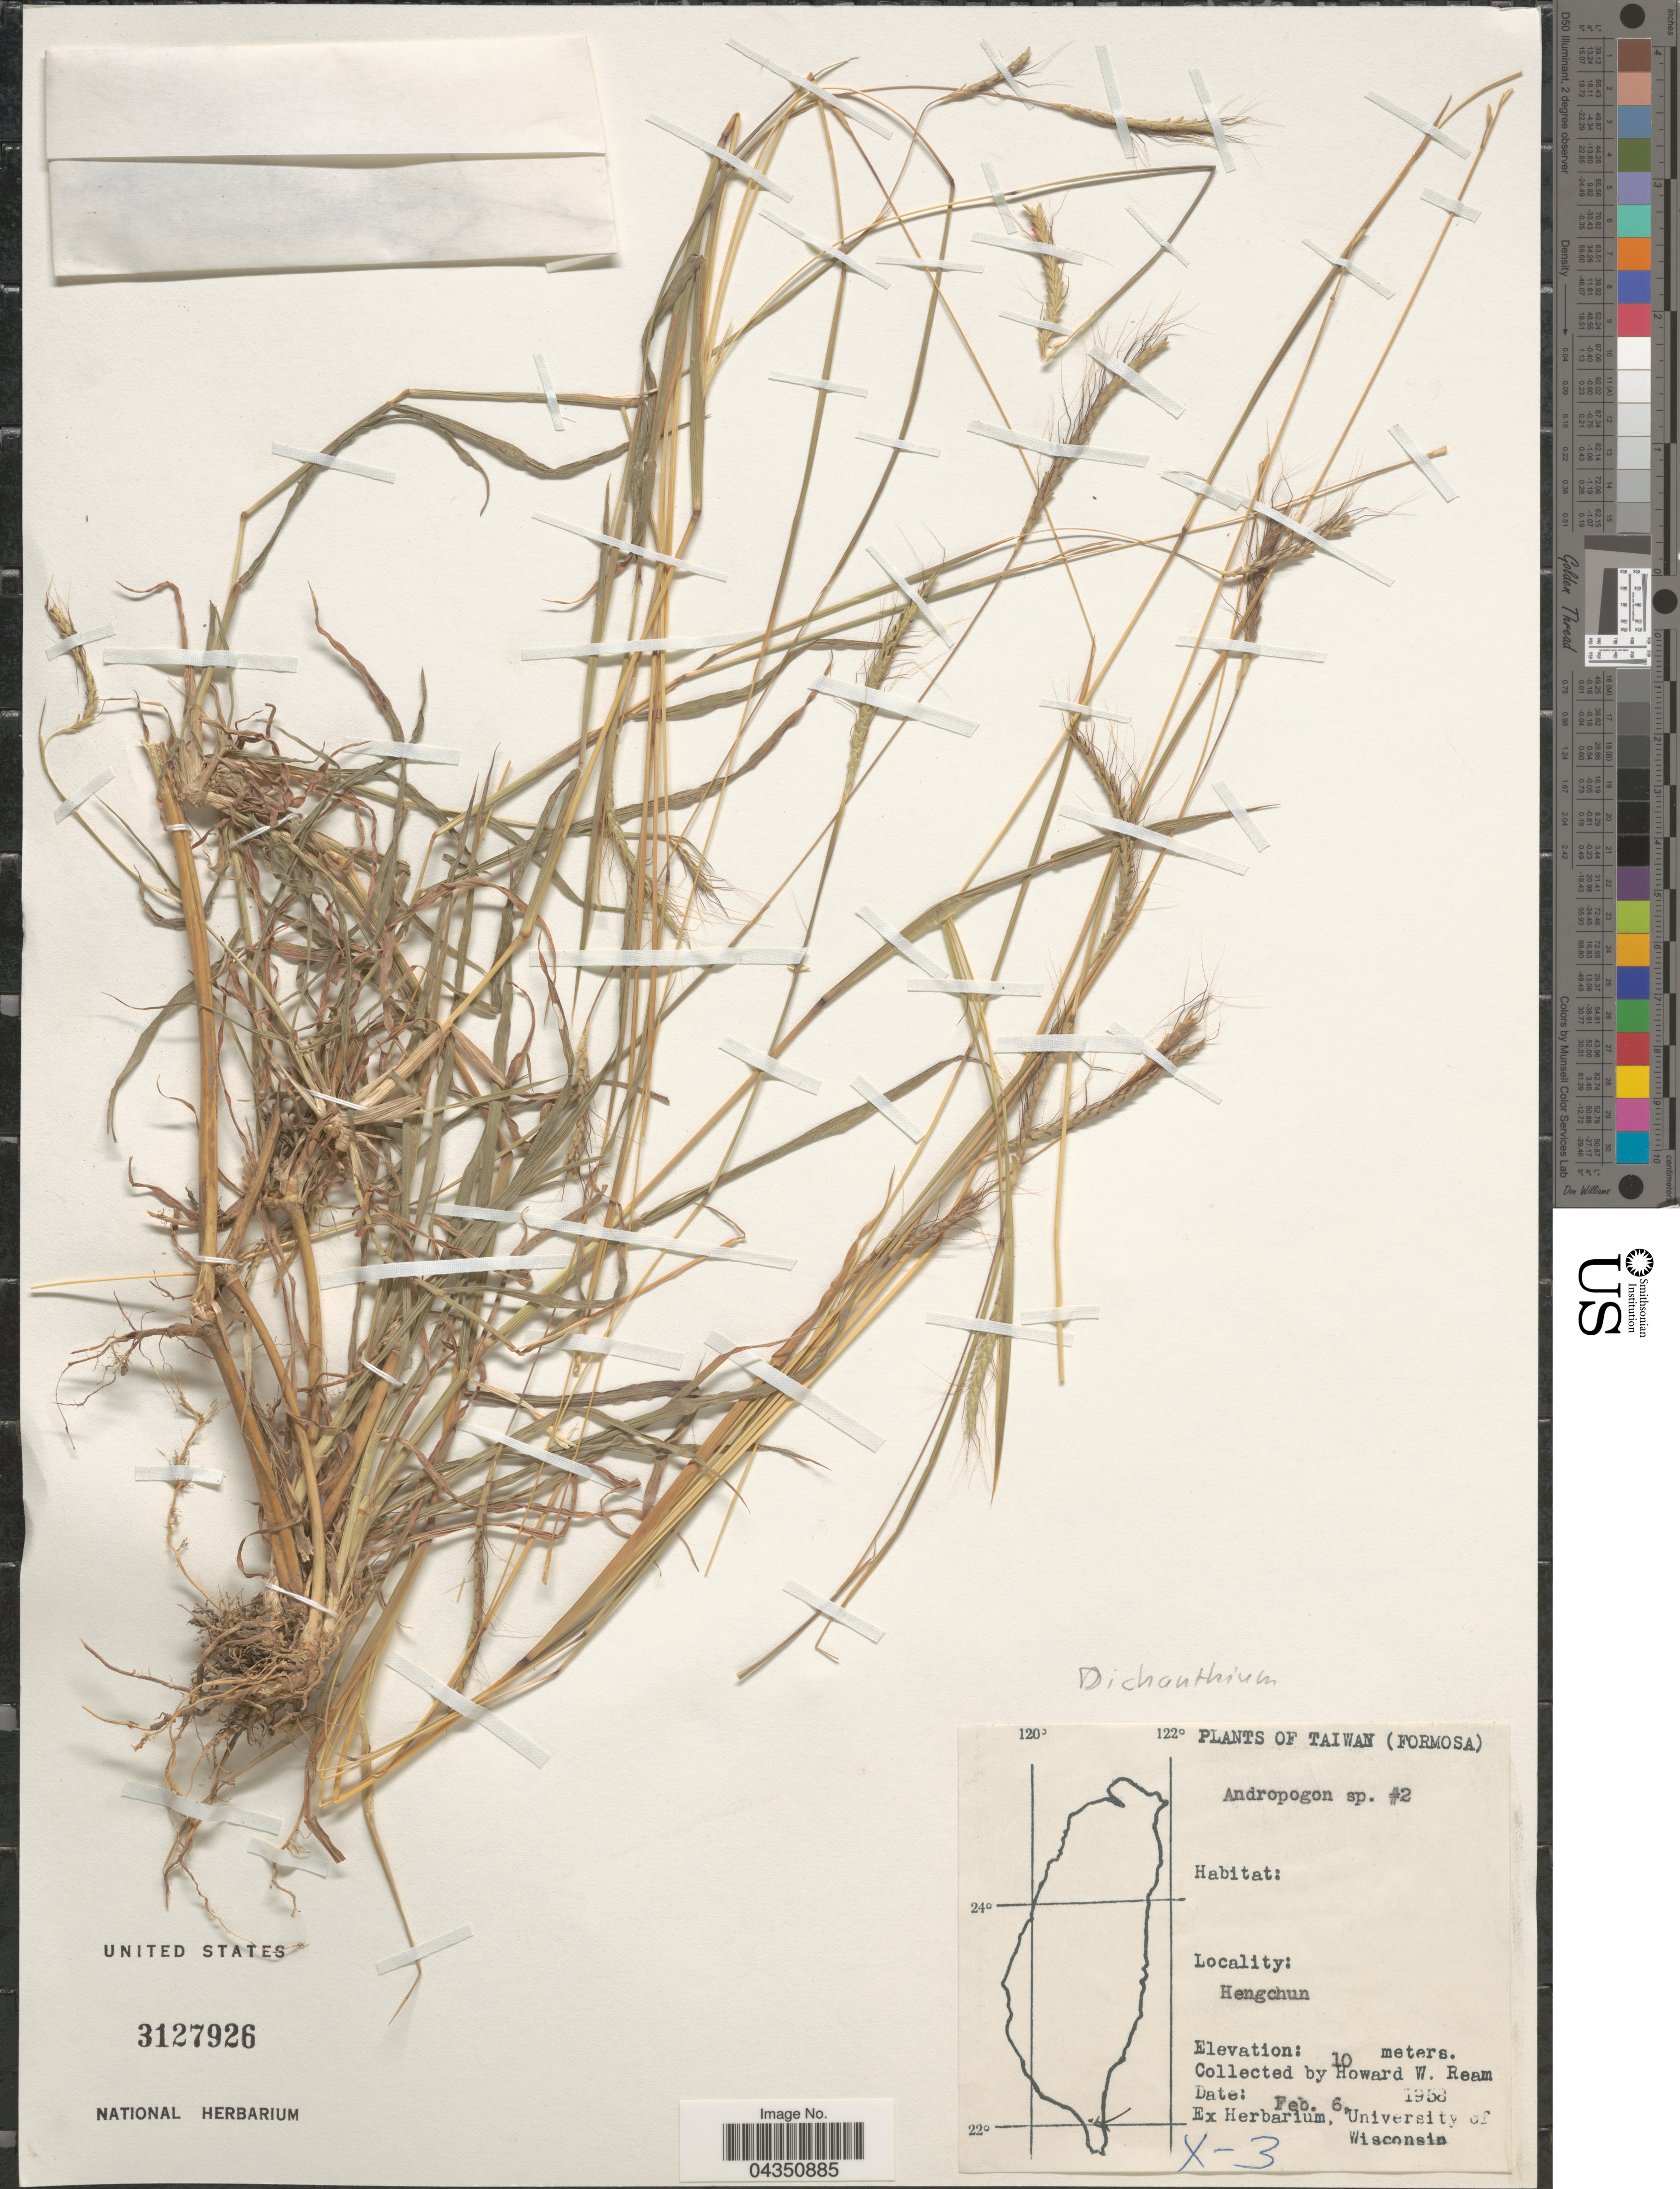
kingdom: Plantae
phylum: Tracheophyta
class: Liliopsida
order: Poales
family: Poaceae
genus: Dichanthium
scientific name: Dichanthium sp.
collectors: H. Ream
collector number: X-3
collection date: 1958-02-06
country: Taiwan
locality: (Formosa). Hengchun.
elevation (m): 10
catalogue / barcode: US 3127926